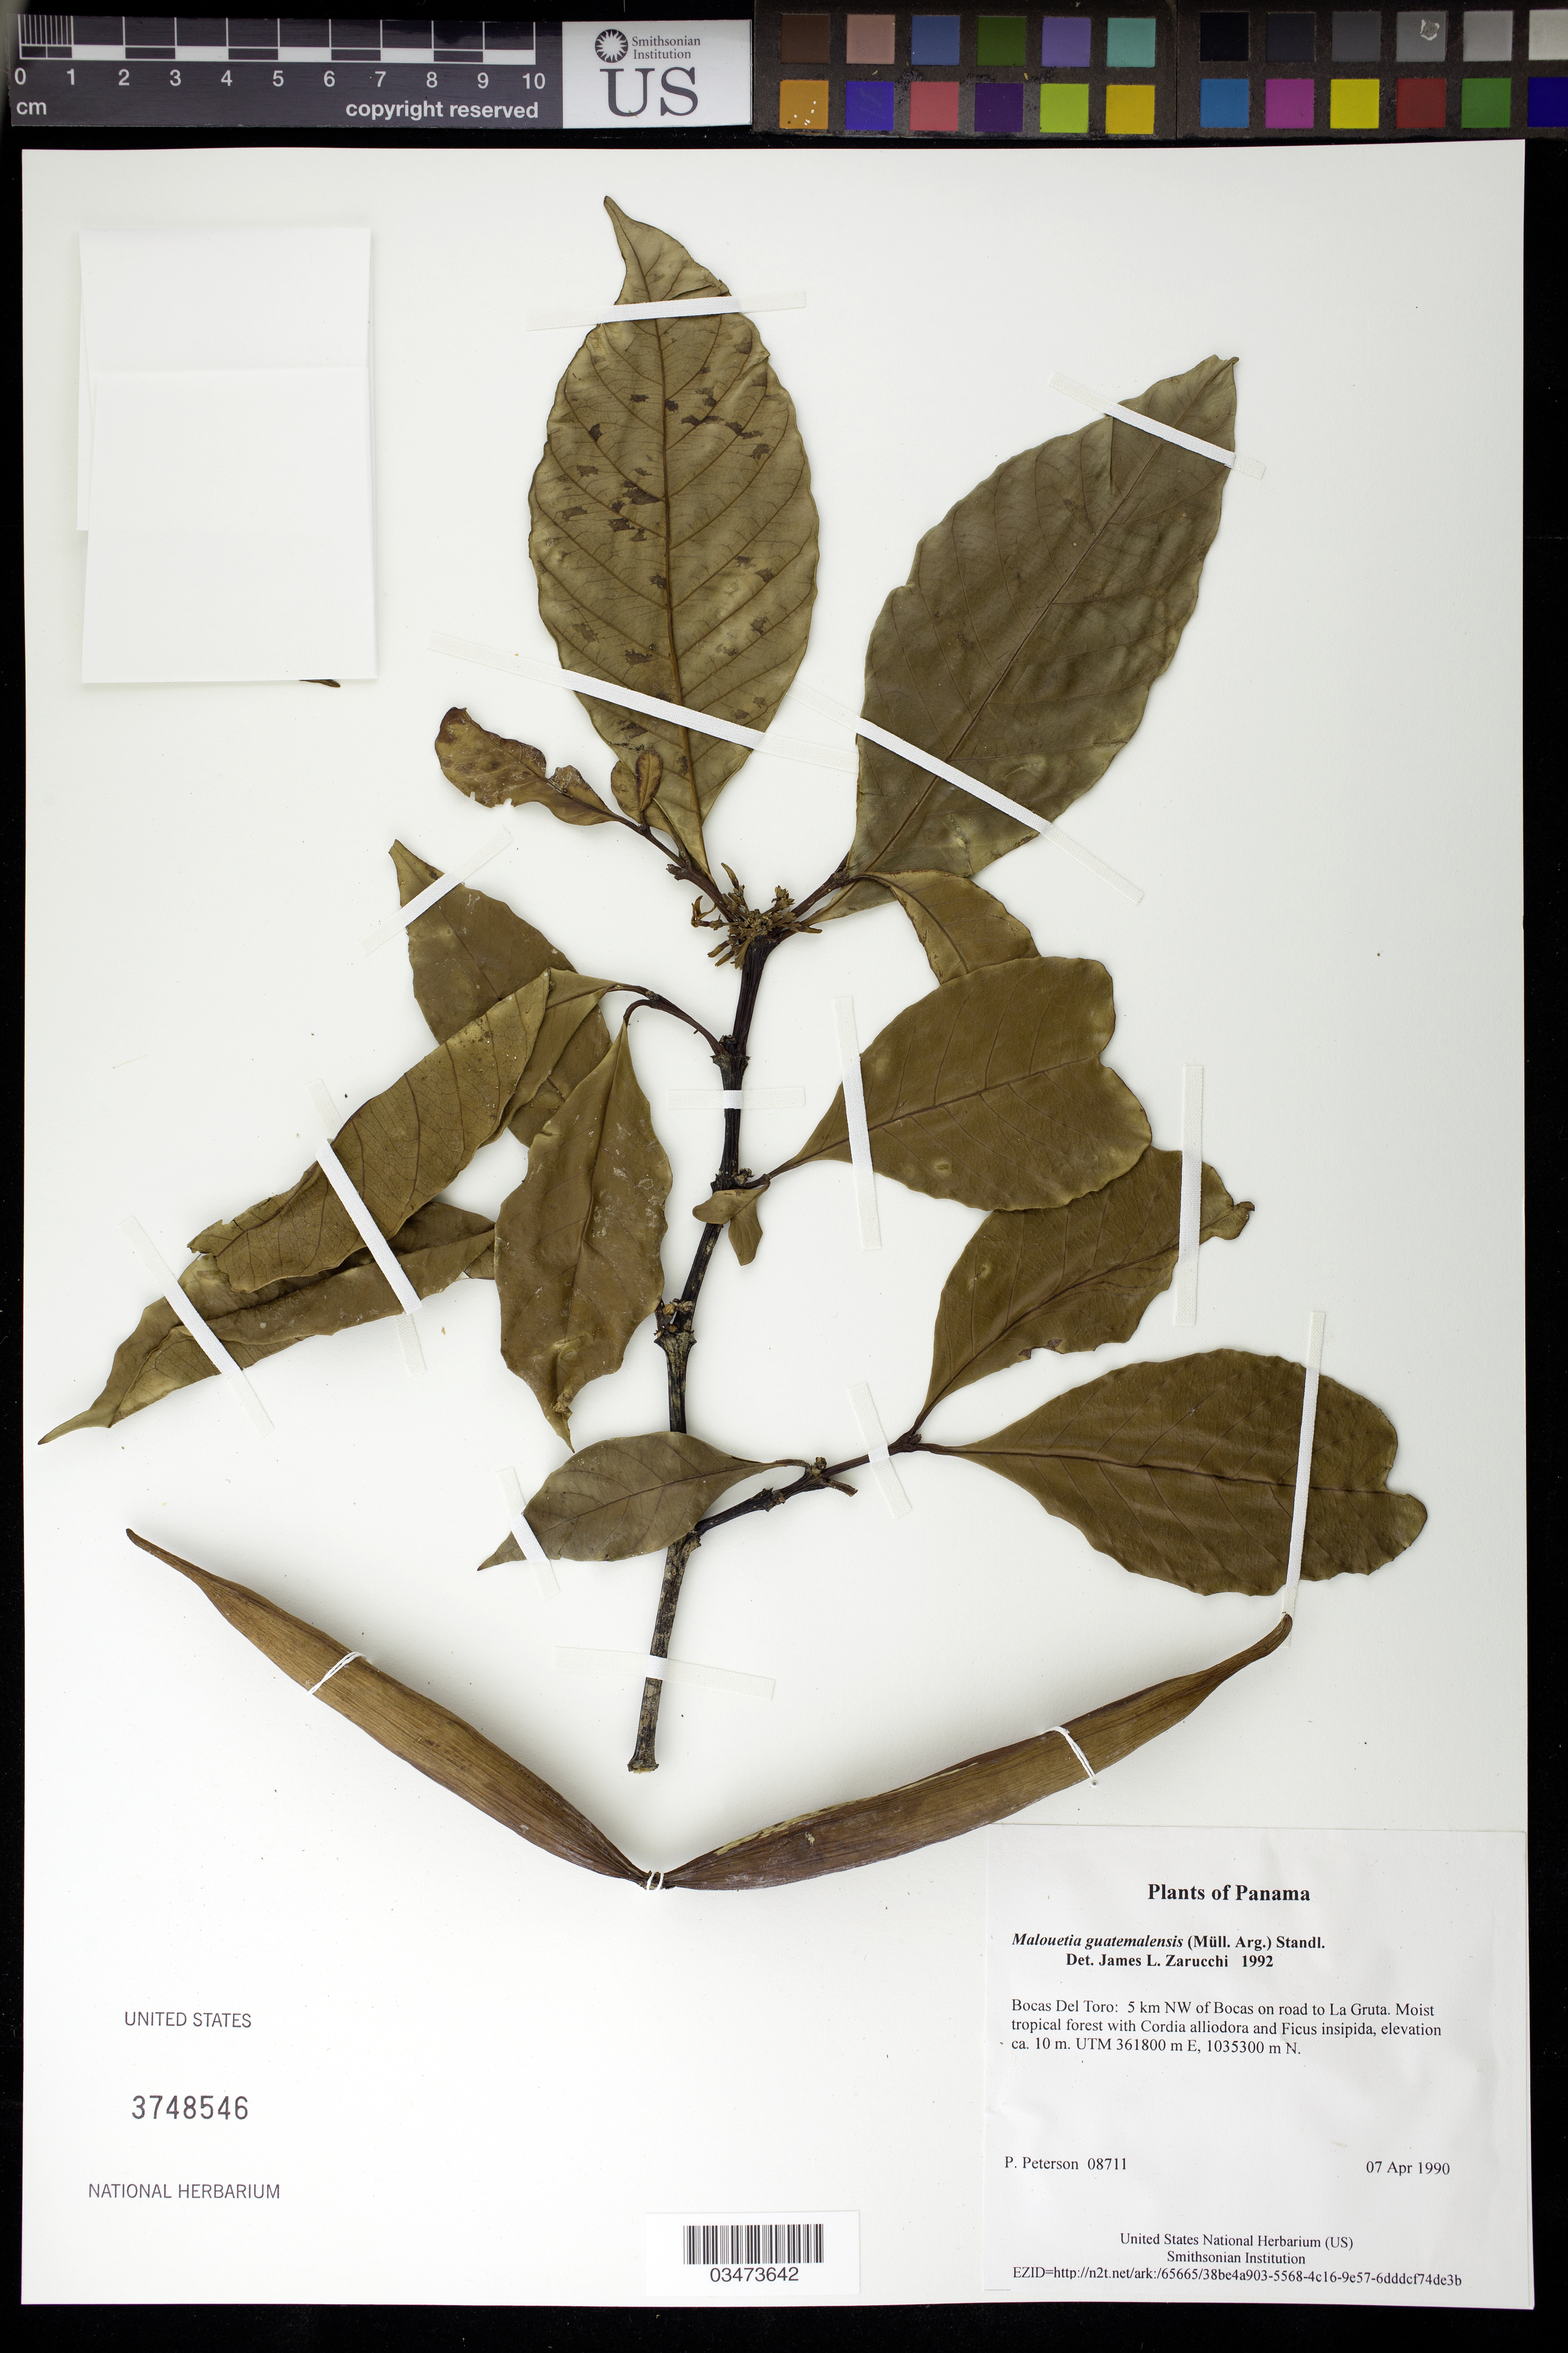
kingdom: Plantae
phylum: Tracheophyta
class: Magnoliopsida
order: Gentianales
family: Apocynaceae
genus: Malouetia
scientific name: Malouetia guatemalensis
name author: (Müll. Arg.) Standl.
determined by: Zarucchi, J. L.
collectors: P. M. Peterson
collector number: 08711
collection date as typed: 07 Apr 1990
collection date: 1990-04-07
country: Panama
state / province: Bocas del Toro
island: Colón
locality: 5 km NW of Bocas on road to La Gruta.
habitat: Moist tropical forest with Cordia alliodora and Ficus insipida, elevation ca. 10 m. UTM 361800 m E, 1035300 m N.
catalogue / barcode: US 3748546